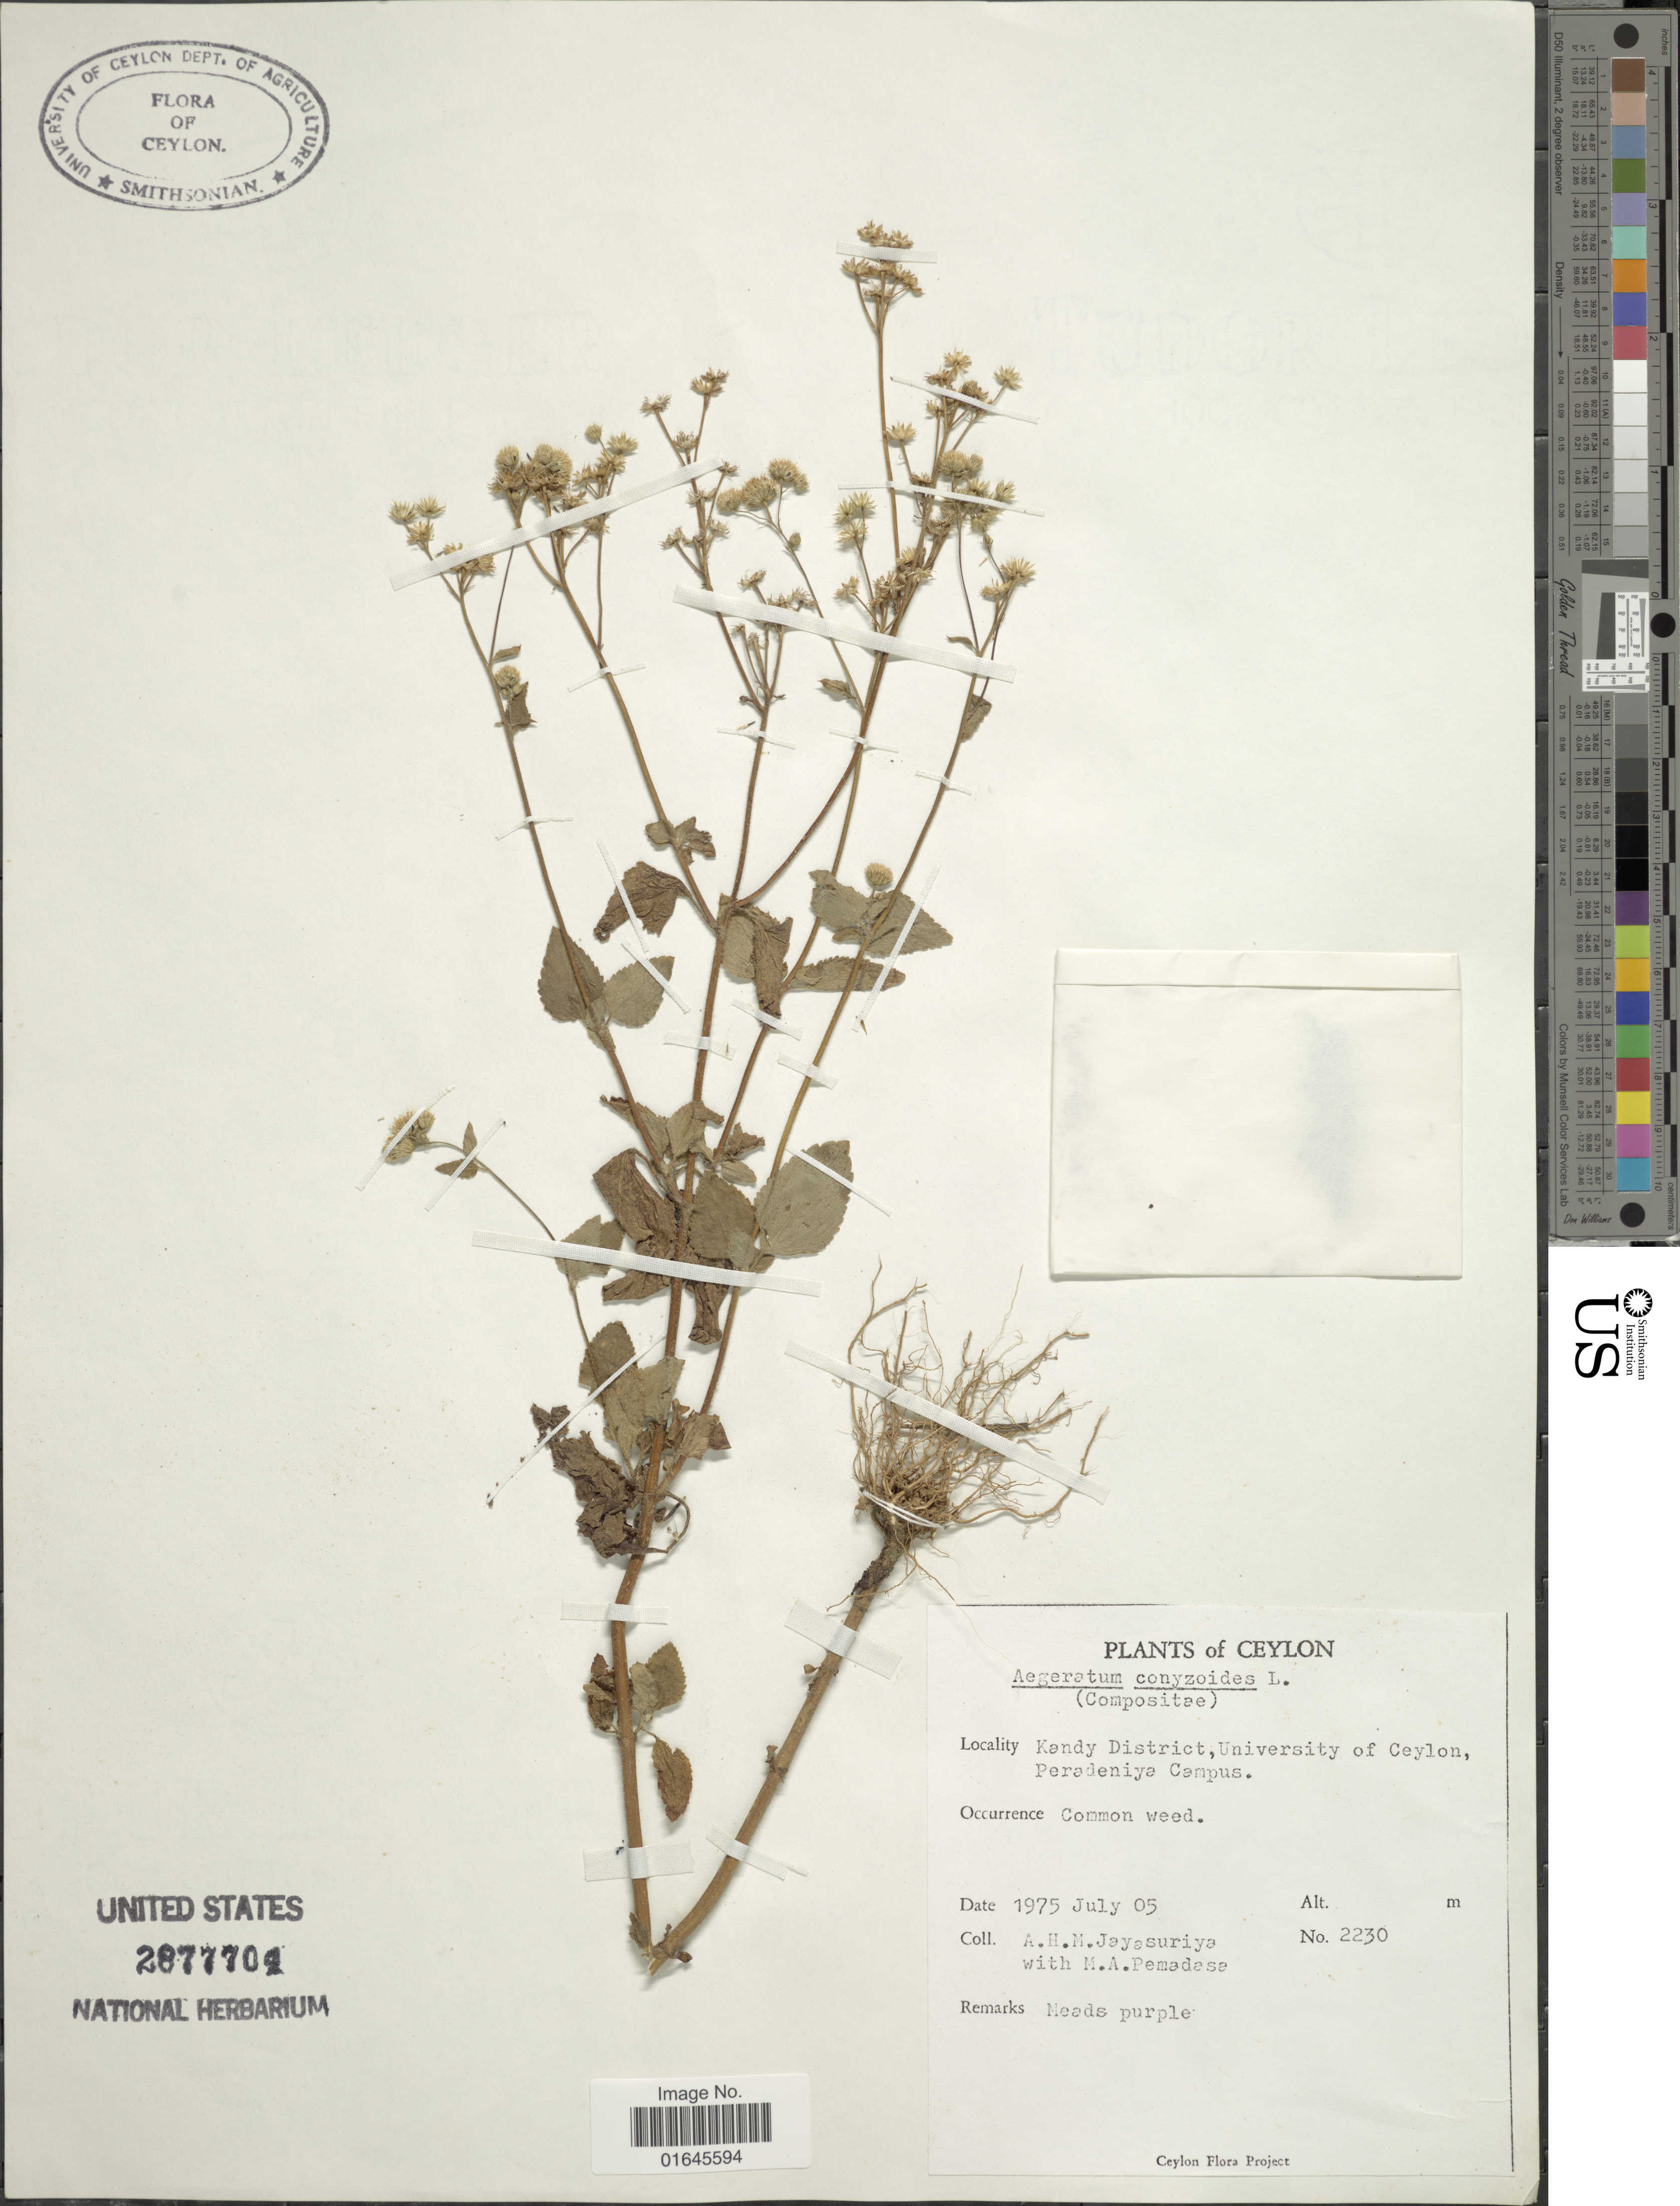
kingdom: Plantae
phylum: Tracheophyta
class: Magnoliopsida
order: Asterales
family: Asteraceae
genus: Ageratum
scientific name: Ageratum conyzoides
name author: L.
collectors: A. Jayasuriya & M. Pemadasa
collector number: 2230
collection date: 1975-07-05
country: Sri Lanka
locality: Ceylon, Kandy District, University of Ceylon, Peradeniya Campus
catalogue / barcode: US 2877702